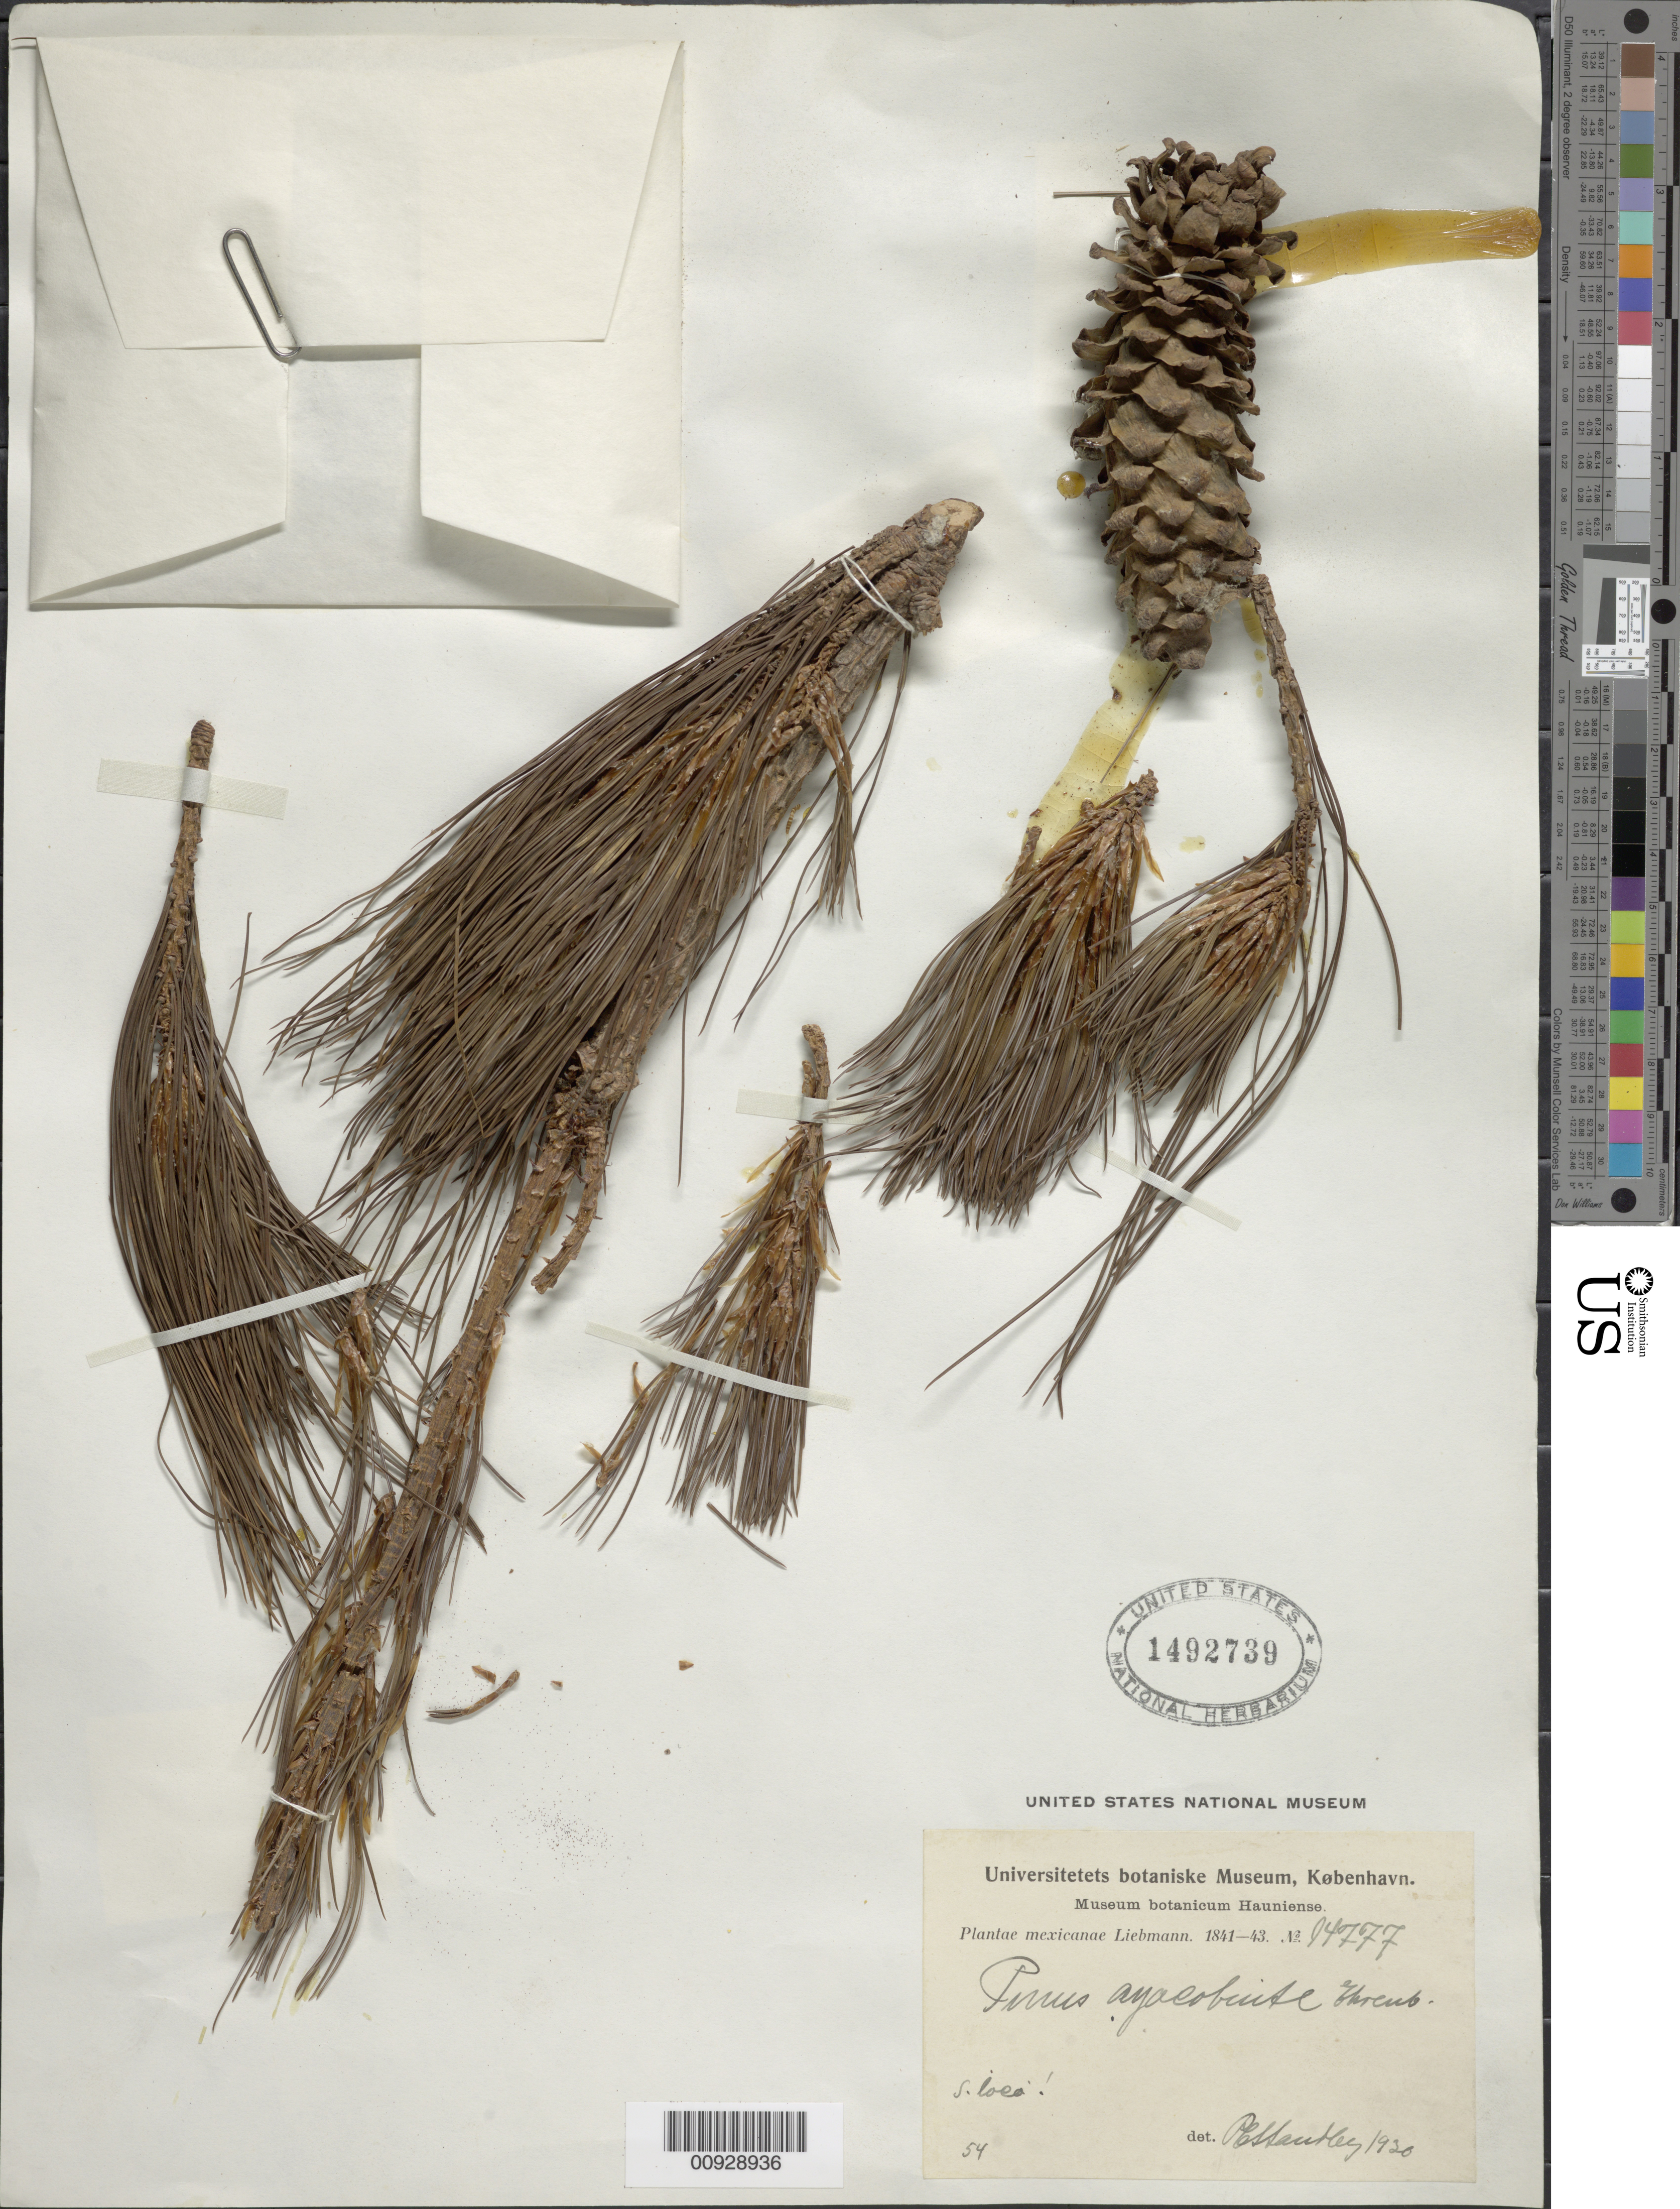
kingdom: Plantae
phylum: Tracheophyta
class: Pinopsida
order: Pinales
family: Pinaceae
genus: Pinus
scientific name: Pinus ayacahuite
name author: Ehrenb. ex Schltdl.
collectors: F. M. Liebmann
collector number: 14777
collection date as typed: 1841 to -- --- 1843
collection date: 1841/1843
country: Mexico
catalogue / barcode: US 1492739